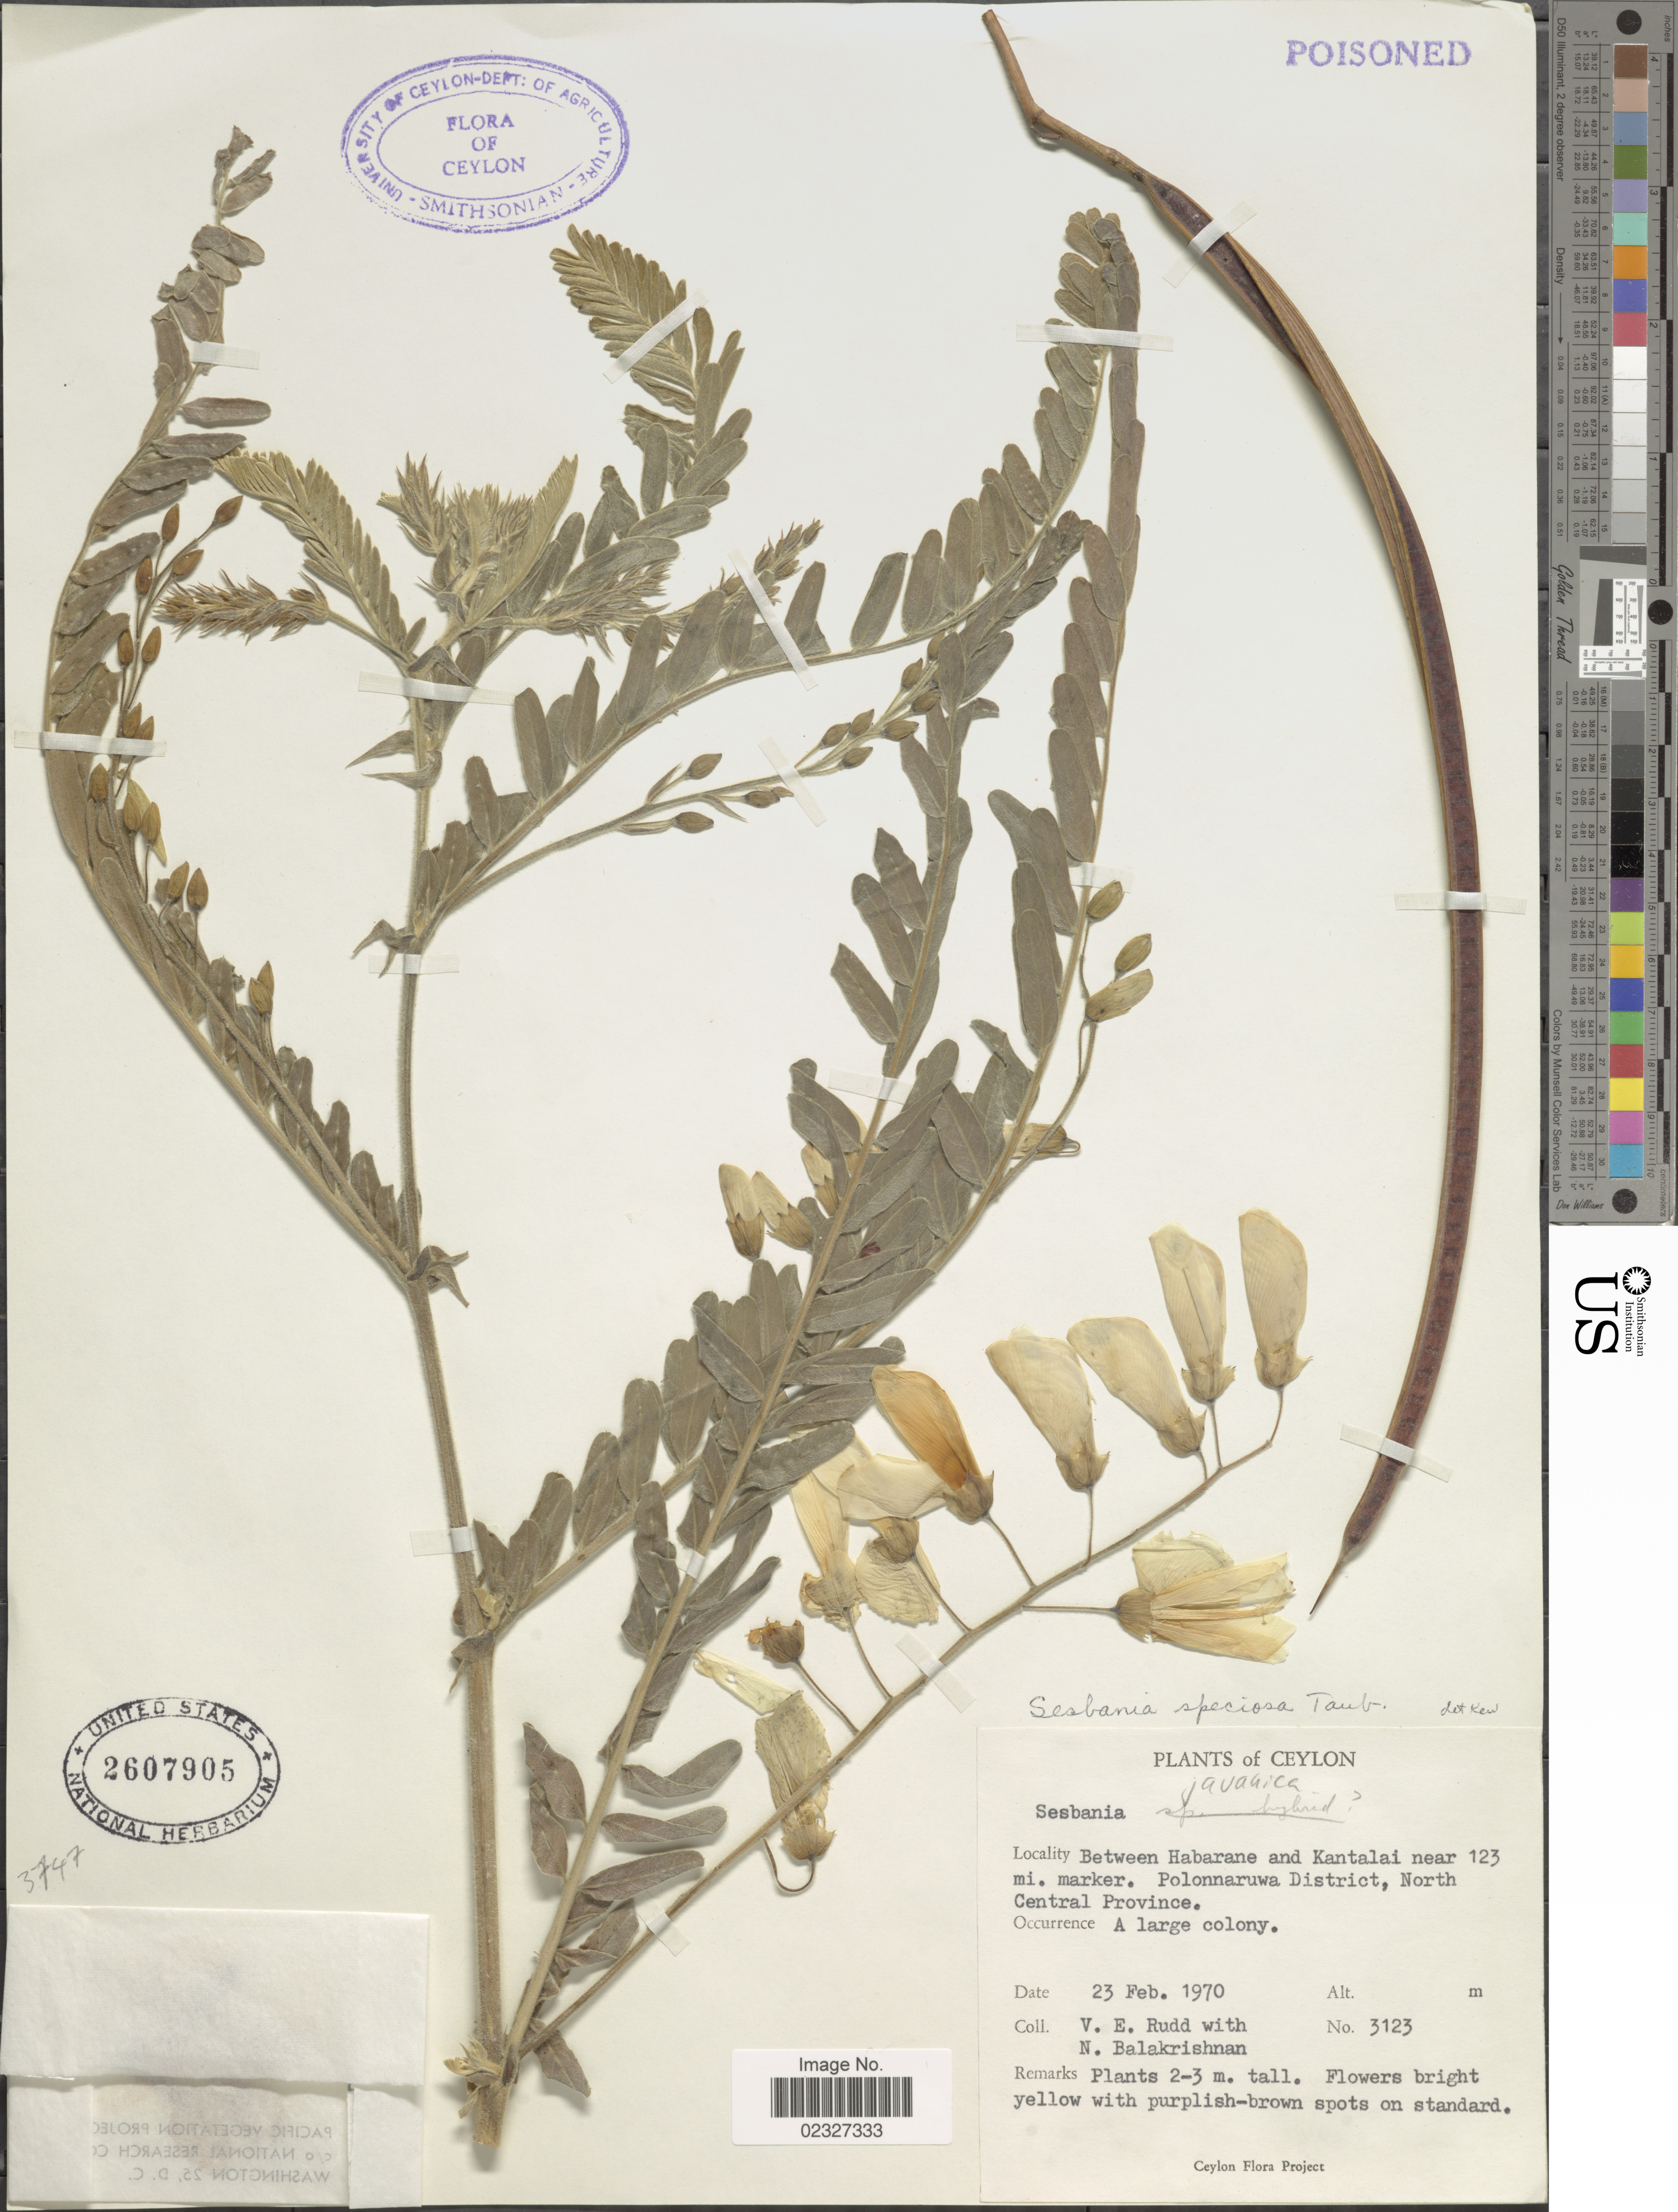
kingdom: Plantae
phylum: Tracheophyta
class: Magnoliopsida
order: Fabales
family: Fabaceae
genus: Sesbania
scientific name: Sesbania speciosa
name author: (Sol.) F. Br.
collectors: V. E. Rudd & N. Balakrishnan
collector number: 3123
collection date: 1970-02-23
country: Sri Lanka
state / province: North Central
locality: Ceylon, between Habarane and Kantalai near 123 mi. marker, Polonnaruwa District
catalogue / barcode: US 2607905